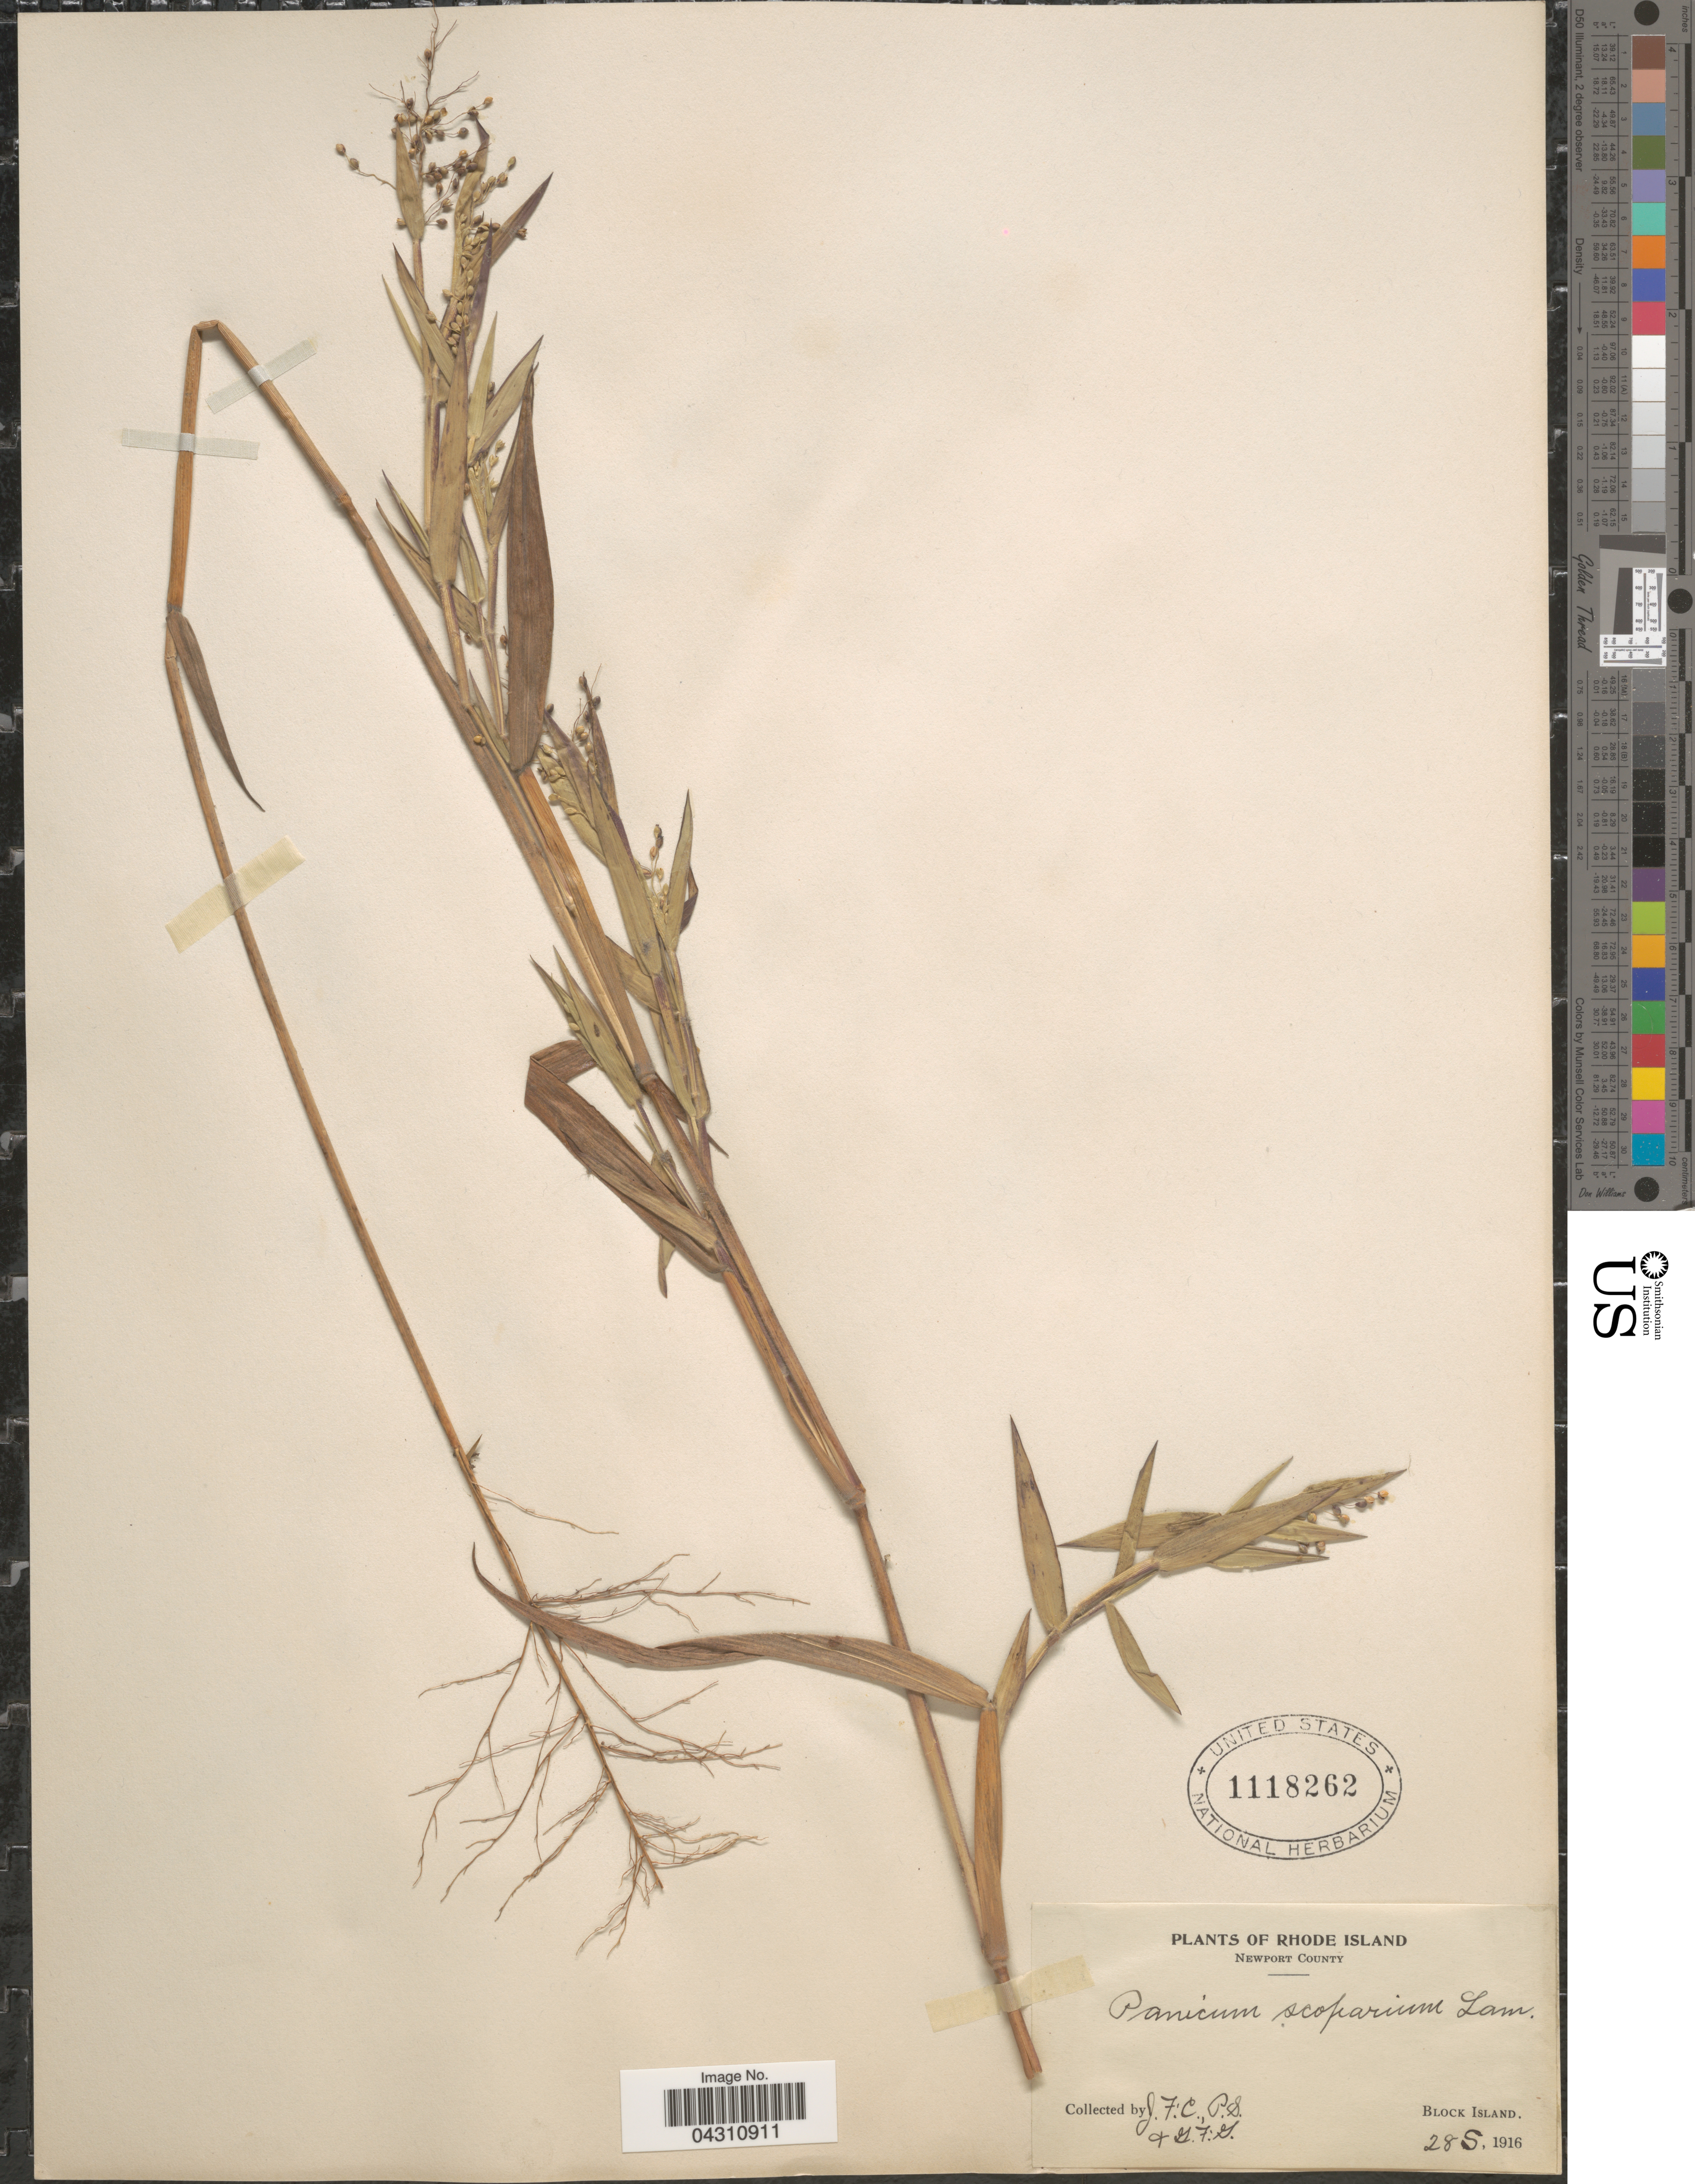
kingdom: Plantae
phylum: Tracheophyta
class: Liliopsida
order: Poales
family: Poaceae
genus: Dichanthelium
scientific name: Dichanthelium scoparium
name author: (Lam.) Gould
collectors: J. Collins, P. S. & G. F. G.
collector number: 28S?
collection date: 1916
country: United States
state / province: Rhode Island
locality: Newport County. Block Island.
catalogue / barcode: US 1118262